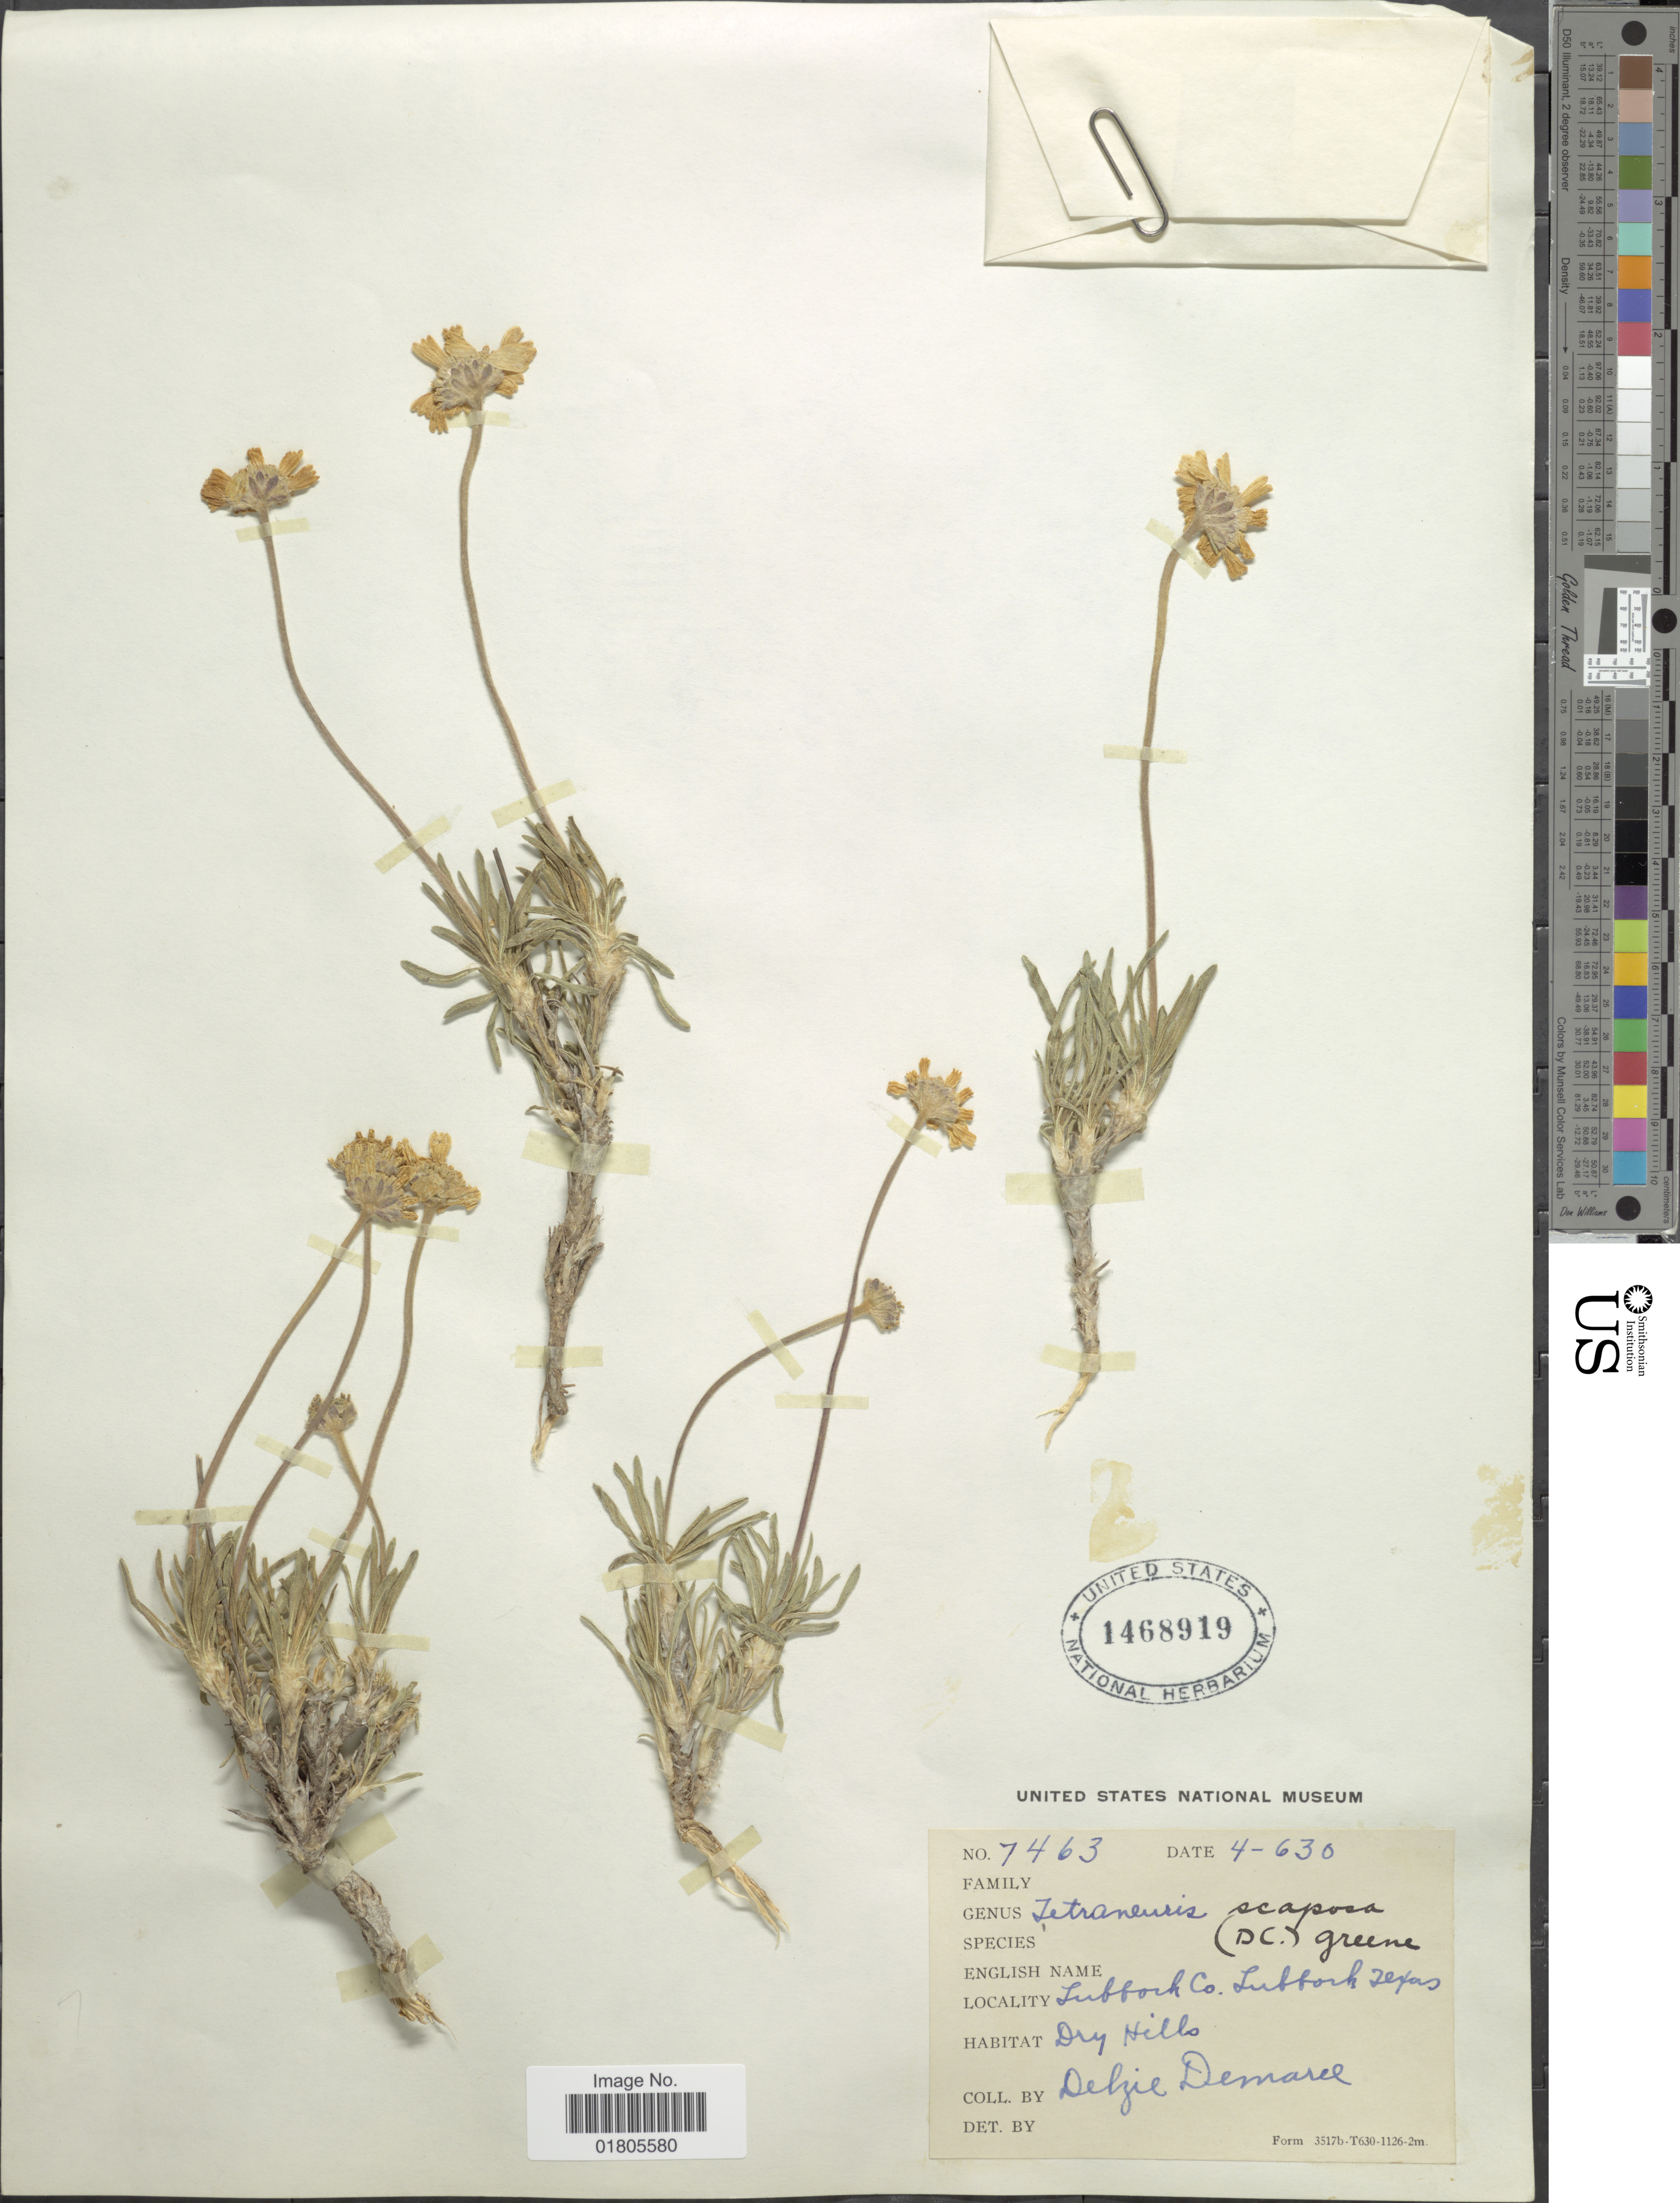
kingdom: Plantae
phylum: Tracheophyta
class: Magnoliopsida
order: Asterales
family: Asteraceae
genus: Actinea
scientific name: Actinea scaposa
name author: (DC.) Kuntze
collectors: D. Demaree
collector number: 7463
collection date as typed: Transcribed d/m/y: 4/6/30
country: United States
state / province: Texas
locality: Lubbock Co., Lubbock Texas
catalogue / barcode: US 1468919